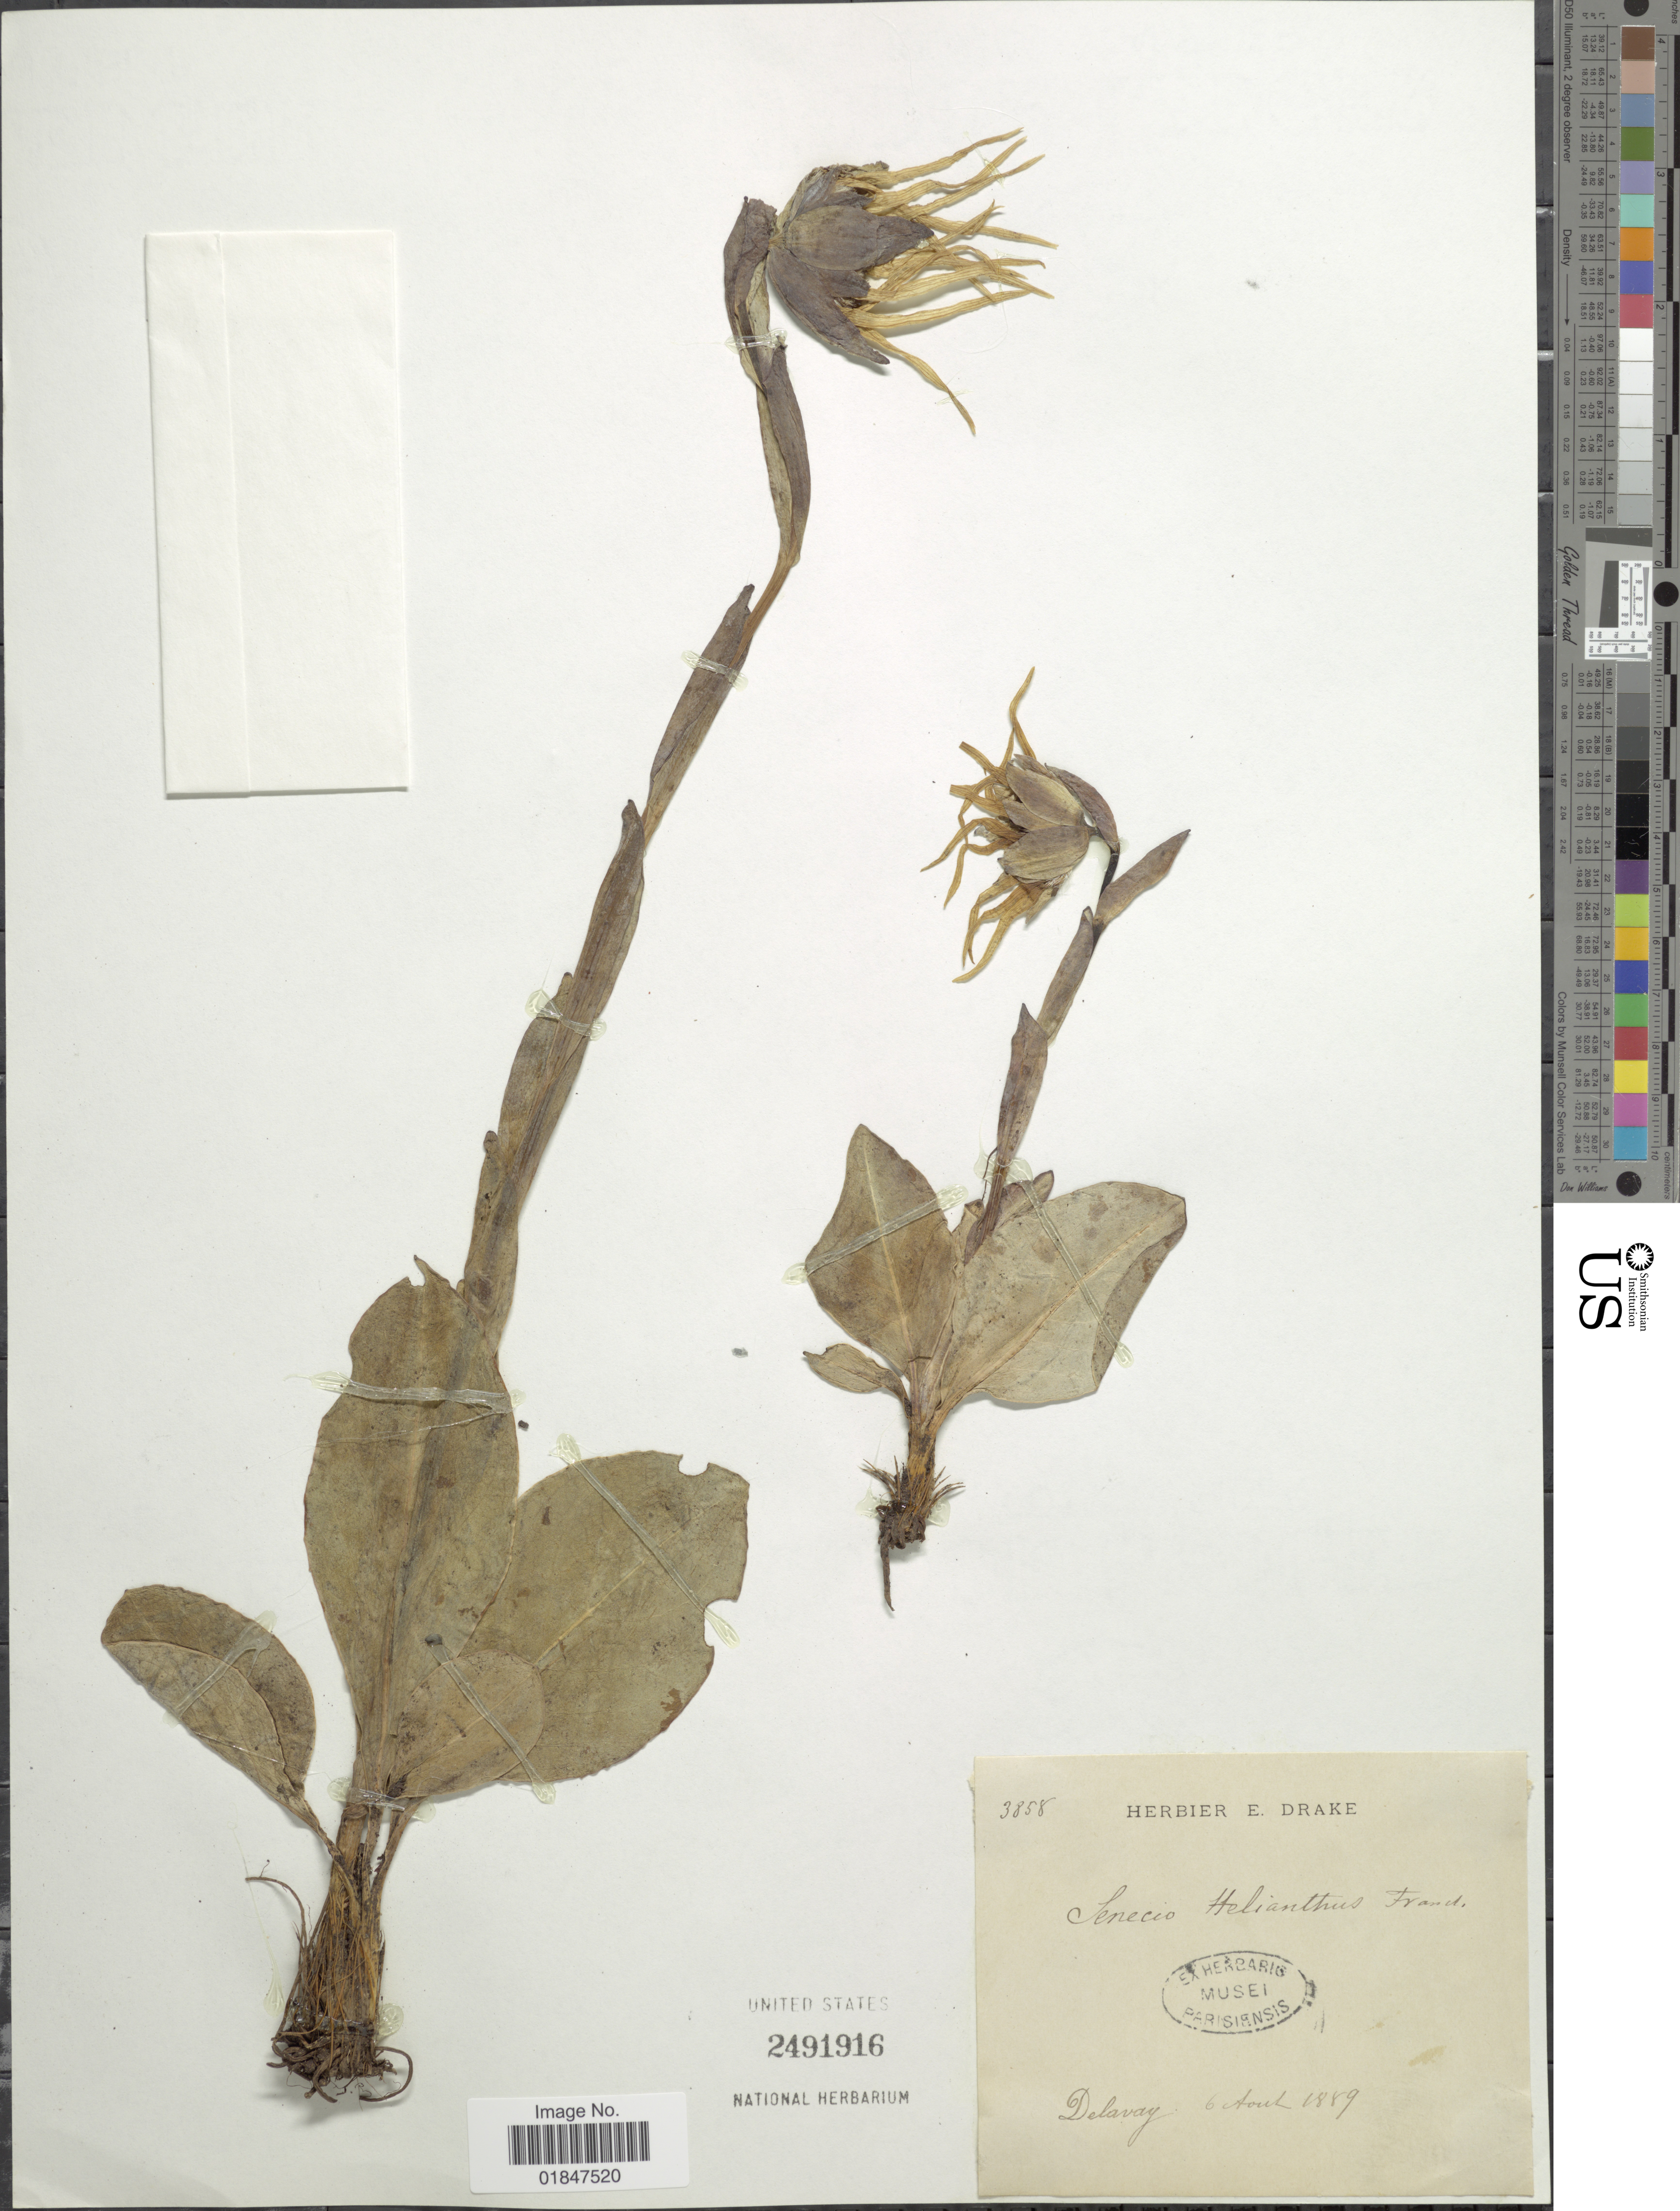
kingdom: Plantae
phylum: Tracheophyta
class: Magnoliopsida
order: Asterales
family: Asteraceae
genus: Cremanthodium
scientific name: Cremanthodium helianthus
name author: (Franch.) W.W. Sm.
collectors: Delavay, --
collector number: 3858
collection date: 1889-08-06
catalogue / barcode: US 2491916